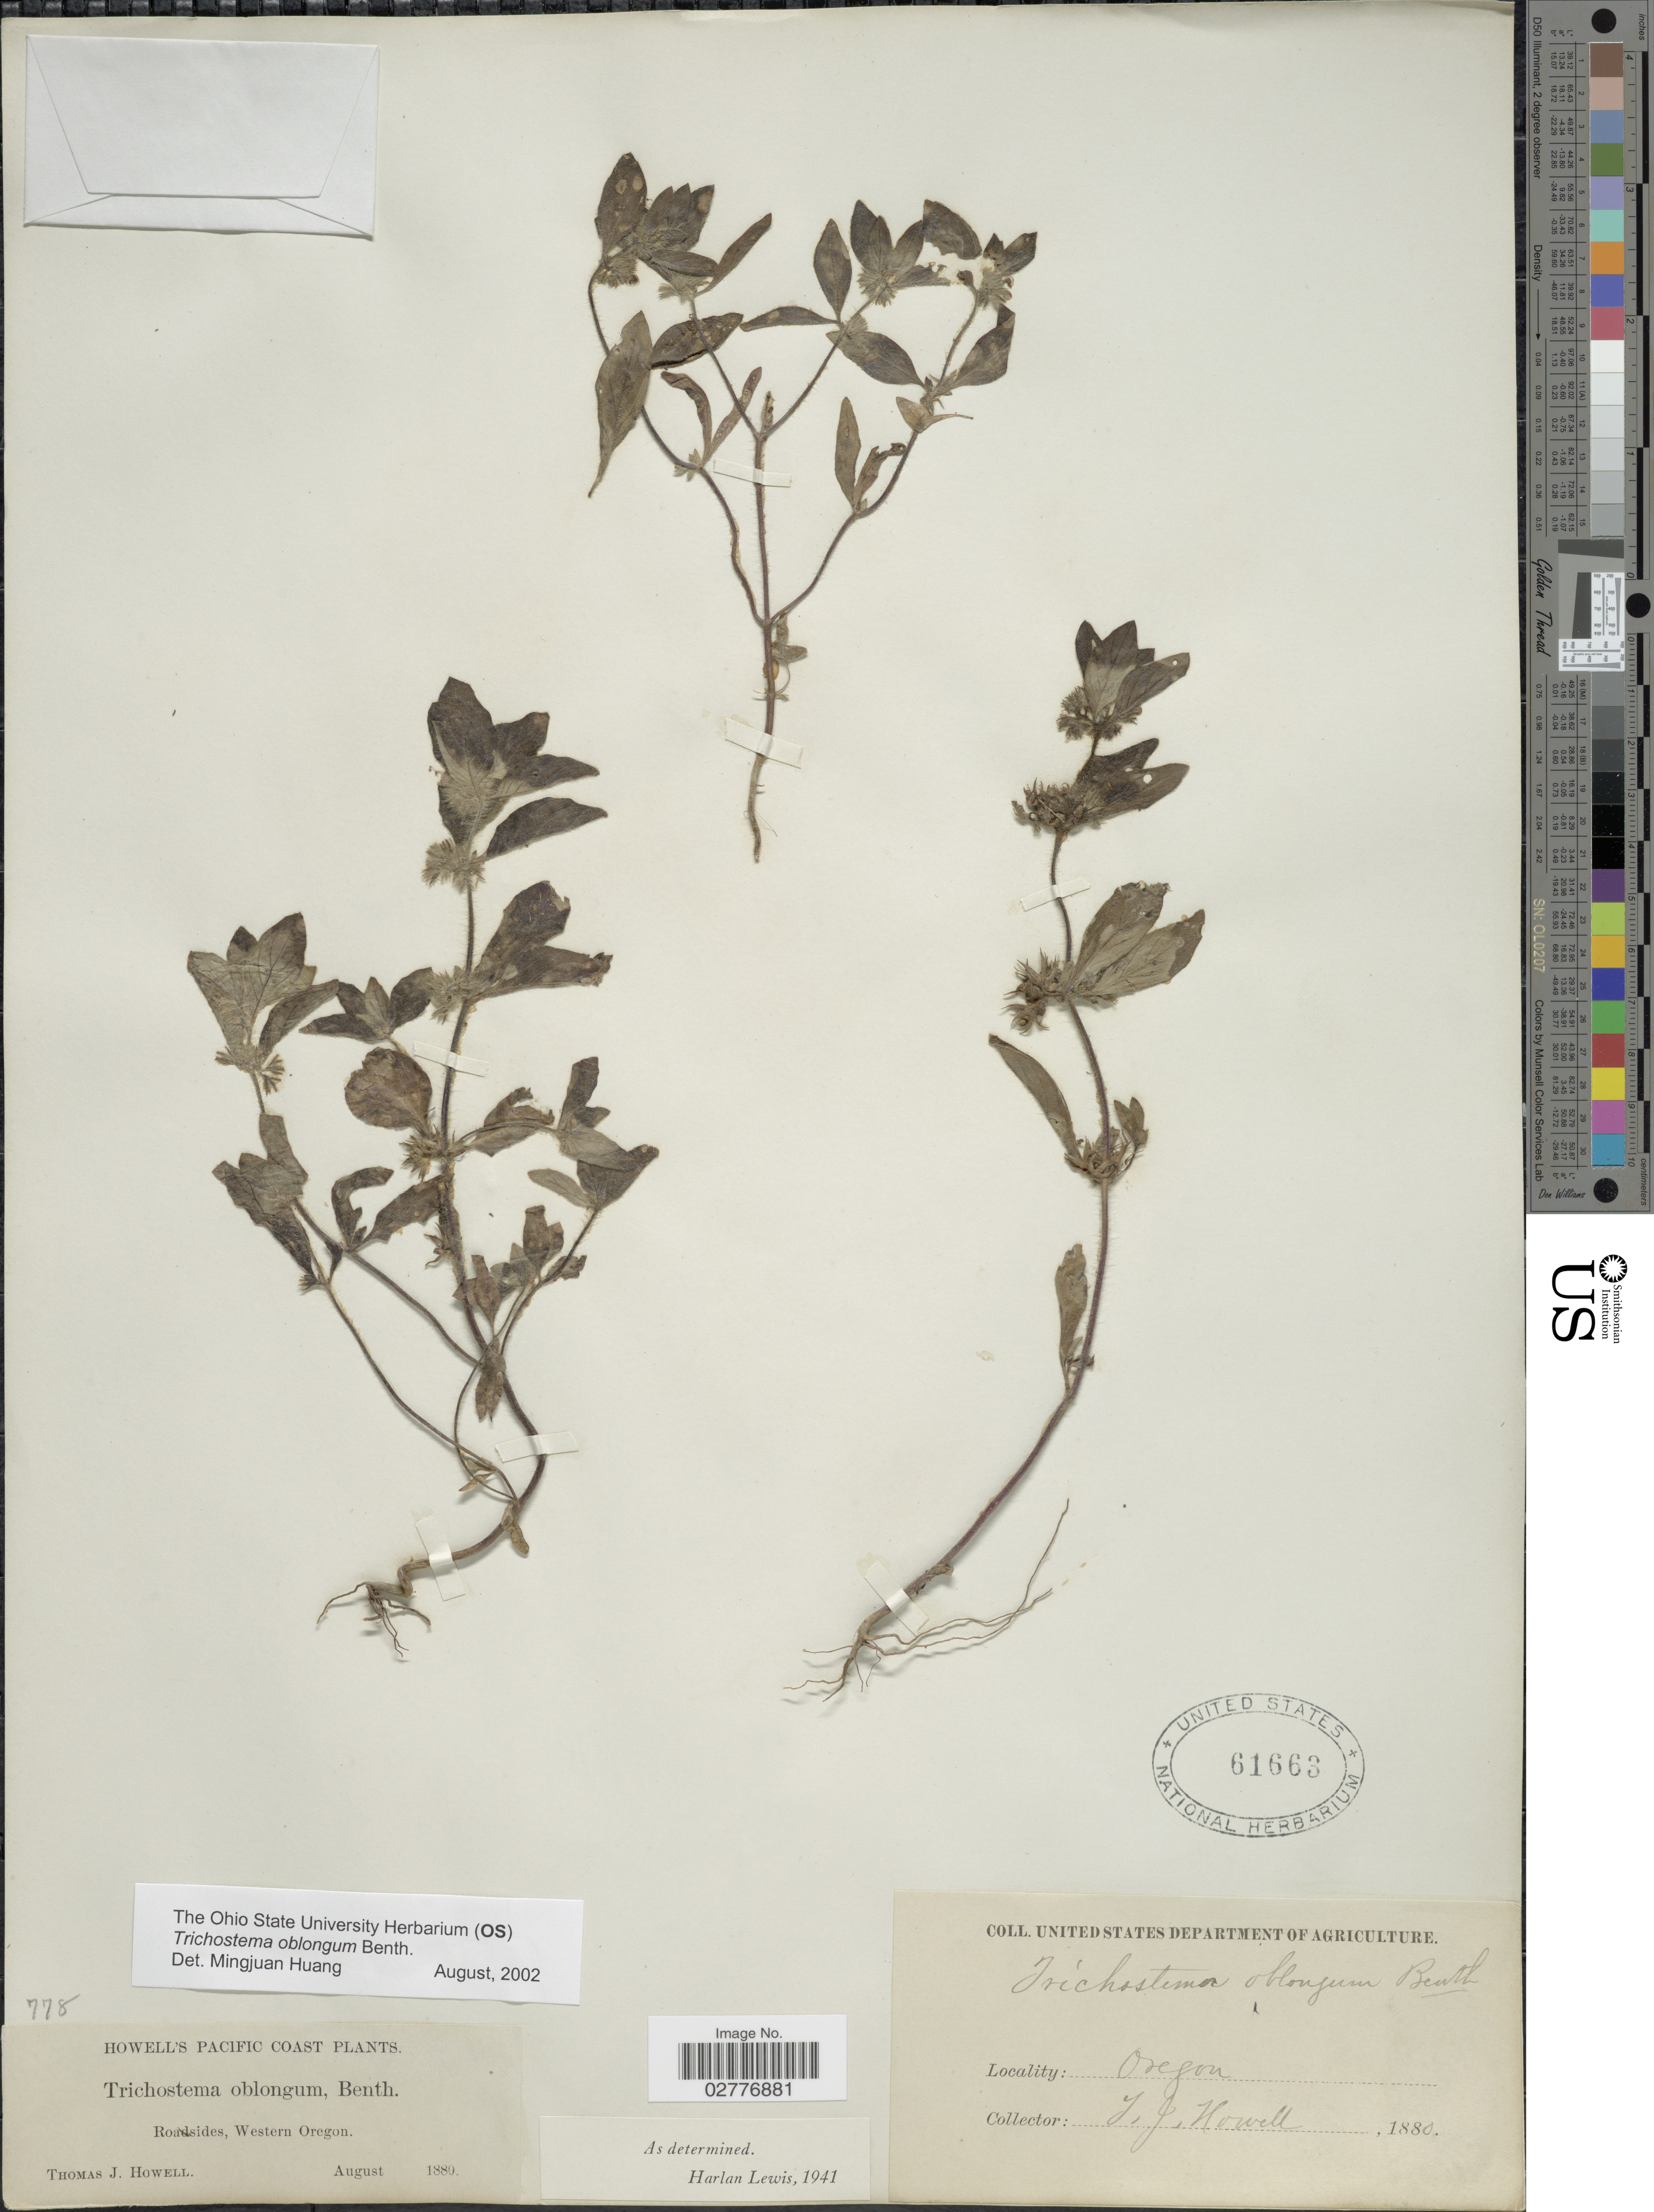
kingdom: Plantae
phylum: Tracheophyta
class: Magnoliopsida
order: Lamiales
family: Lamiaceae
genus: Trichostema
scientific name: Trichostema oblongum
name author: Benth.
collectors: T. J. Howell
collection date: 1880-08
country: United States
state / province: Oregon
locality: Pacific Coast. Roadsides, Western Oregon.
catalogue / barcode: US 61663